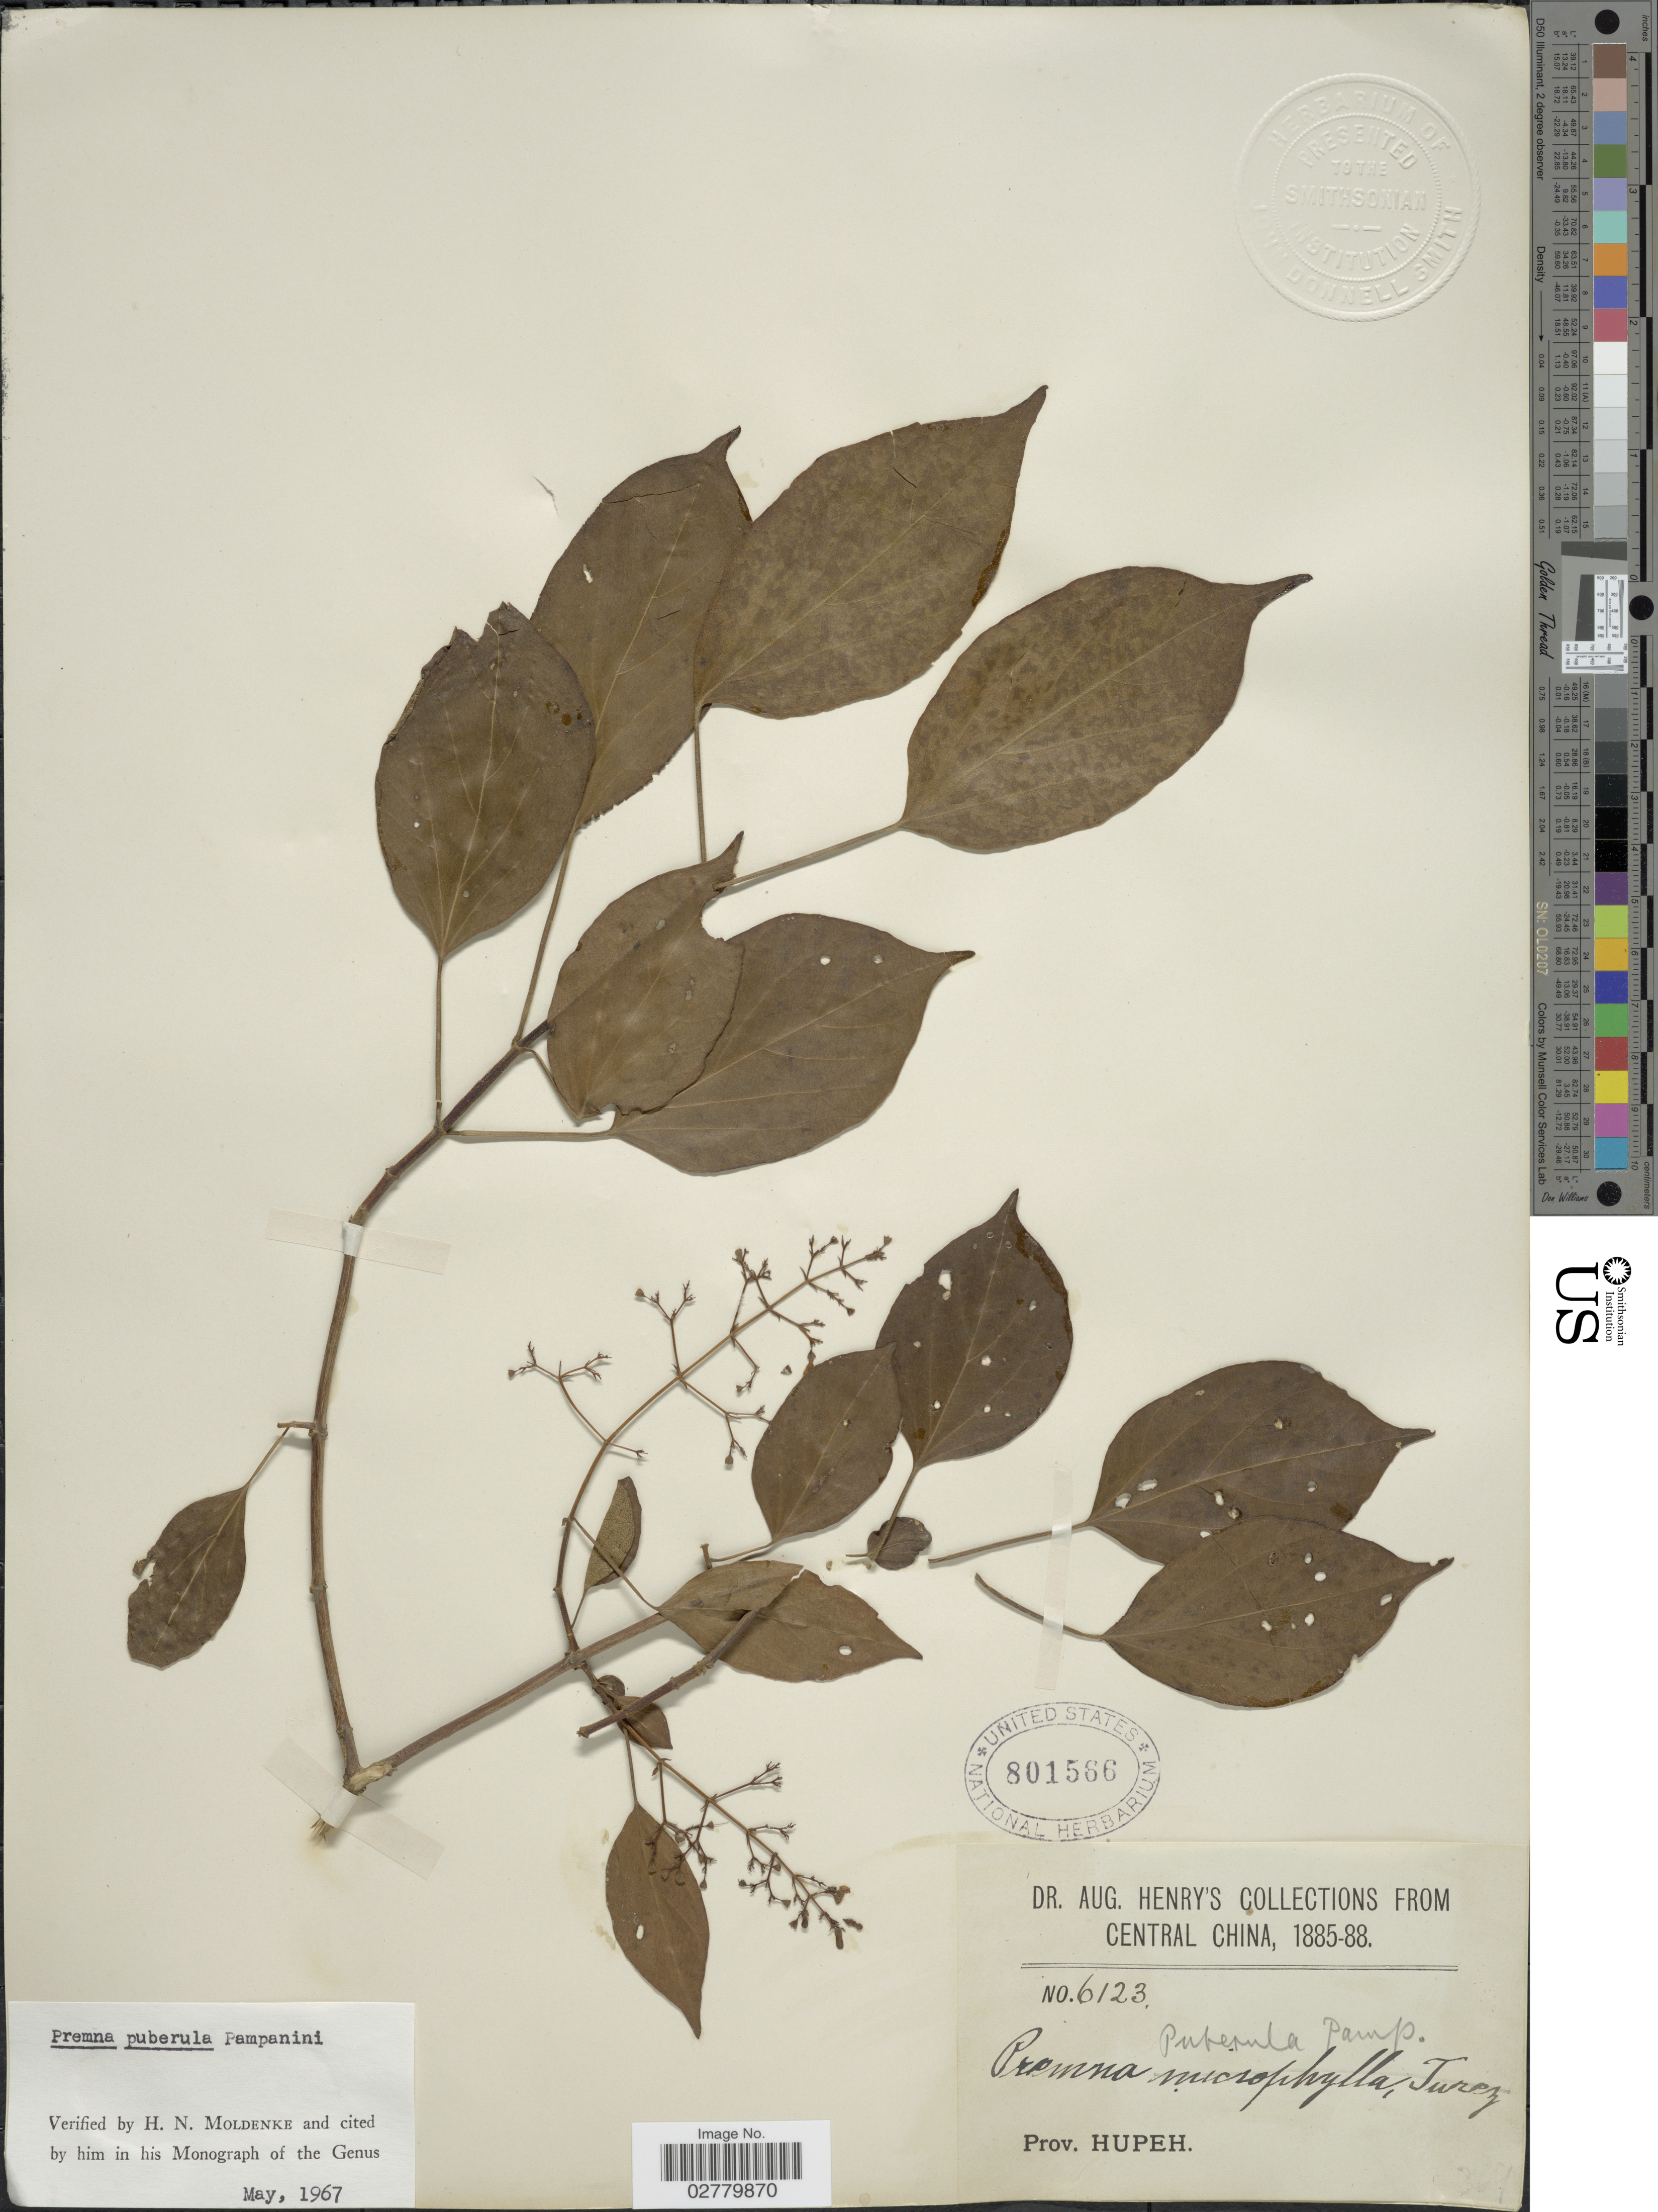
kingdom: Plantae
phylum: Tracheophyta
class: Magnoliopsida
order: Lamiales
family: Lamiaceae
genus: Premna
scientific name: Premna puberula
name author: Pamp.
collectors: A. Henry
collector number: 6123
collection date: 1885/1888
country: China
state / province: Hubei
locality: Central China. Prov. Hupeh.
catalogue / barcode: US 801566